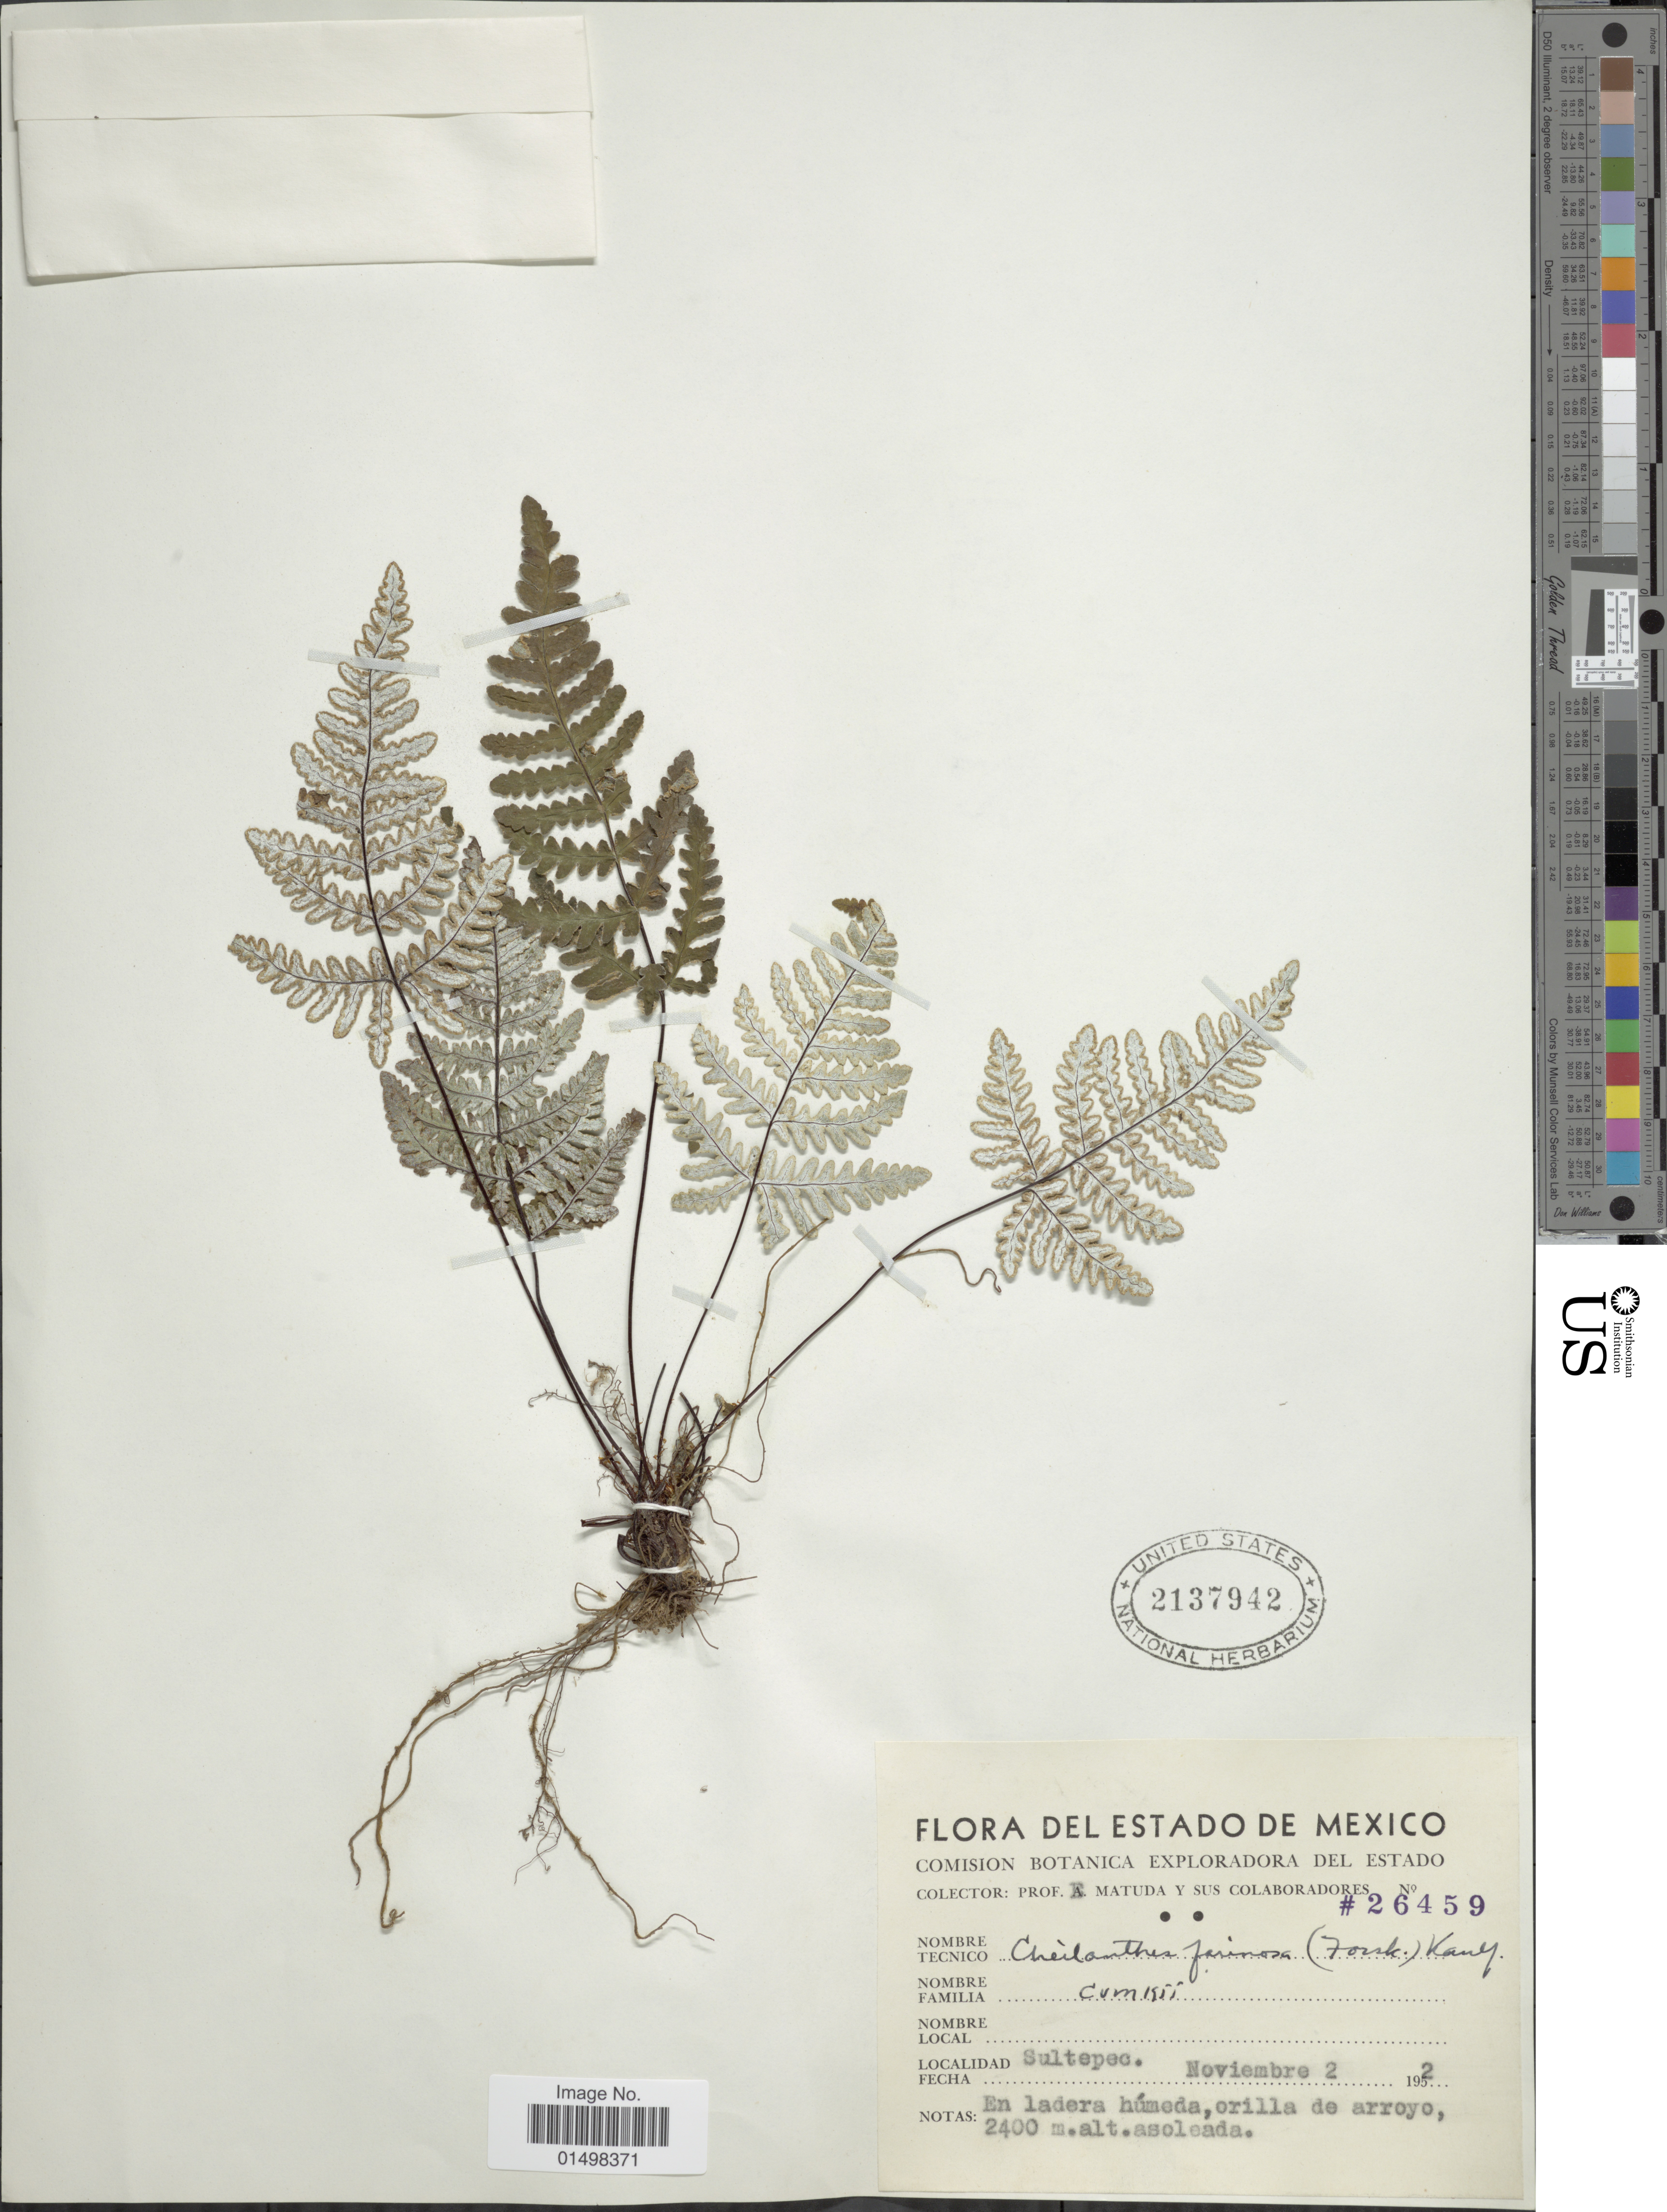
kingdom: Plantae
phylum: Tracheophyta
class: Polypodiopsida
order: Polypodiales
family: Pteridaceae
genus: Aleuritopteris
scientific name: Aleuritopteris farinosa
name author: (Forssk.) Fée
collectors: E. Matuda & et al.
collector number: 26459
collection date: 1952-11-02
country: Mexico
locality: Del Estado de Mexico. Sultepec.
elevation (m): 2400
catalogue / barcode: US 2137942